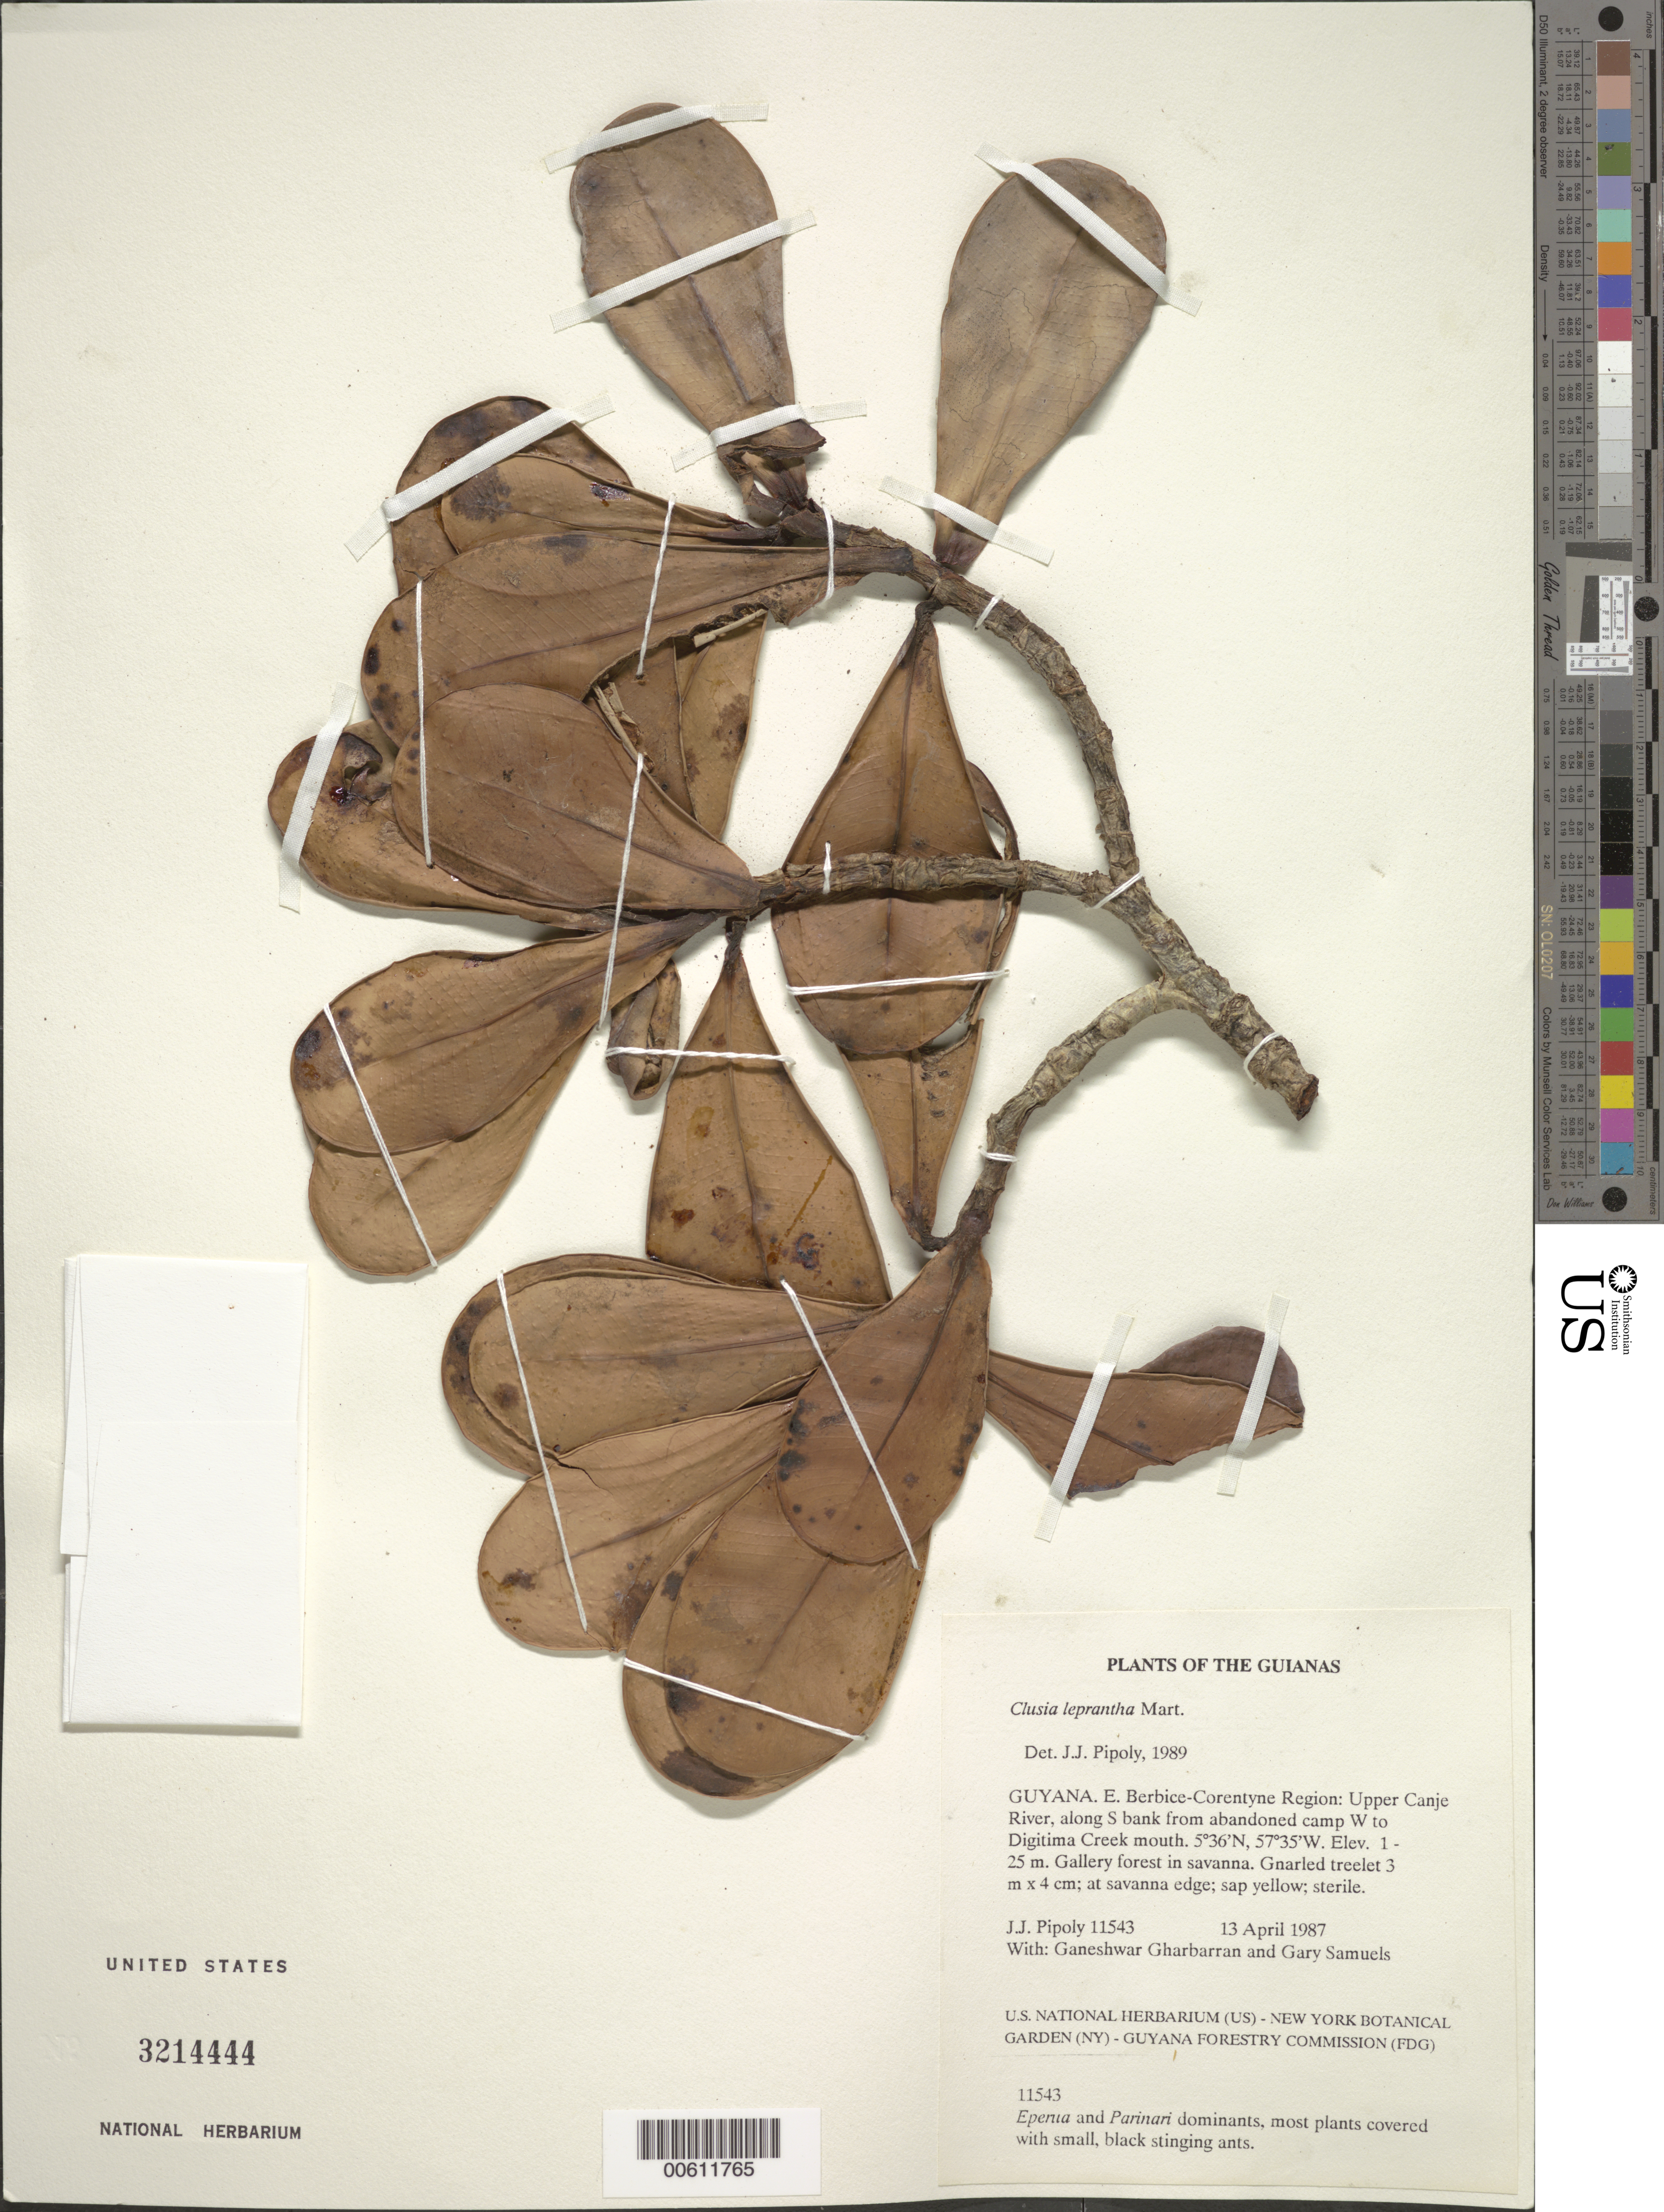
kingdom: Plantae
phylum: Tracheophyta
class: Magnoliopsida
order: Malpighiales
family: Clusiaceae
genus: Clusia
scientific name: Clusia leprantha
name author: Mart.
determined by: Pipoly, J. J., III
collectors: J. J. Pipoly, G. Gharbarran & G. Samuels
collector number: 11543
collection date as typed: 13 April 1987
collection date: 1987-04-13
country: Guyana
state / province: E. Berbice-Corentyne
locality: Upper Canje River, S bank from abandoned Amerindian logging camp W to Digitima Cr. mouth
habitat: Gallery forest in savanna; Eperua and Parinari dominants, most plants covered with small, black, stinging ants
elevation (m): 1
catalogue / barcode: US 3214444